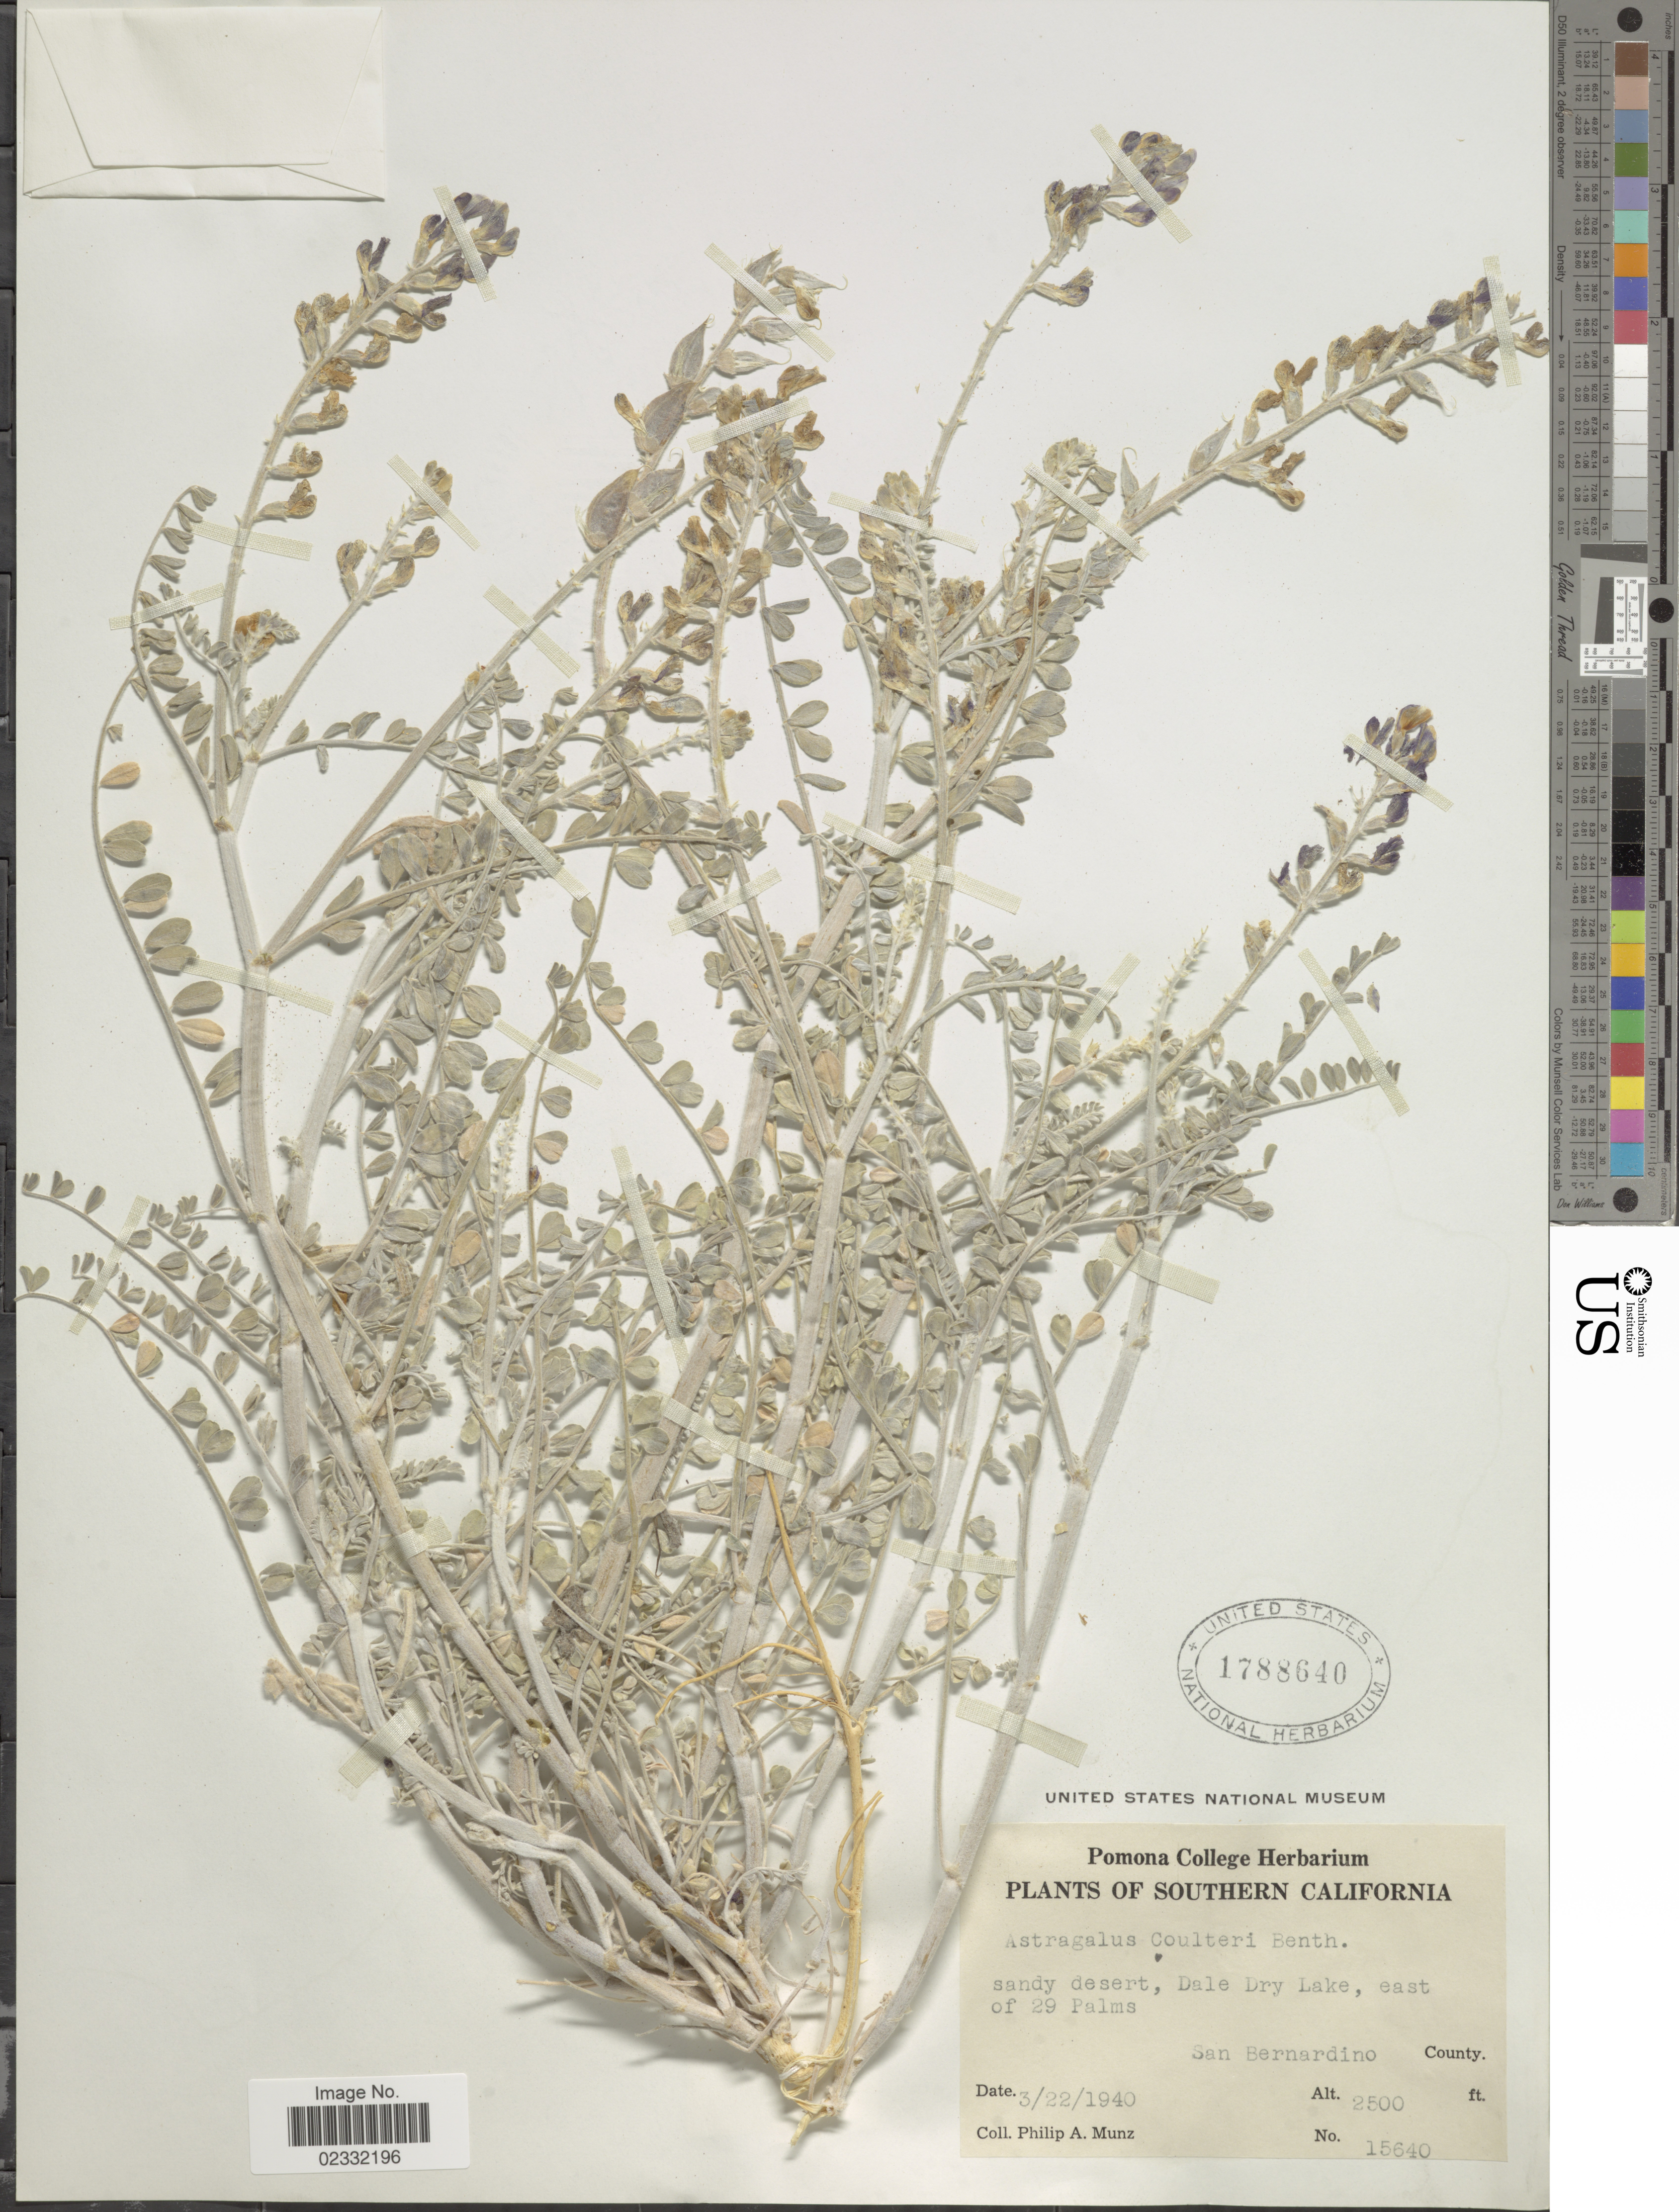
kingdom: Plantae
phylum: Tracheophyta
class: Magnoliopsida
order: Fabales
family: Fabaceae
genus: Astragalus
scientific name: Astragalus lentiginosus var. coulteri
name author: M.E. Jones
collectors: P. A. Munz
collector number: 15640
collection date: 1940-03-22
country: United States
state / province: California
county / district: San Bernardino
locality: Southern California, sandy desert, Dale Dry Lake, east of 29 Palms, San Bernardino County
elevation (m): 762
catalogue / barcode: US 1788640